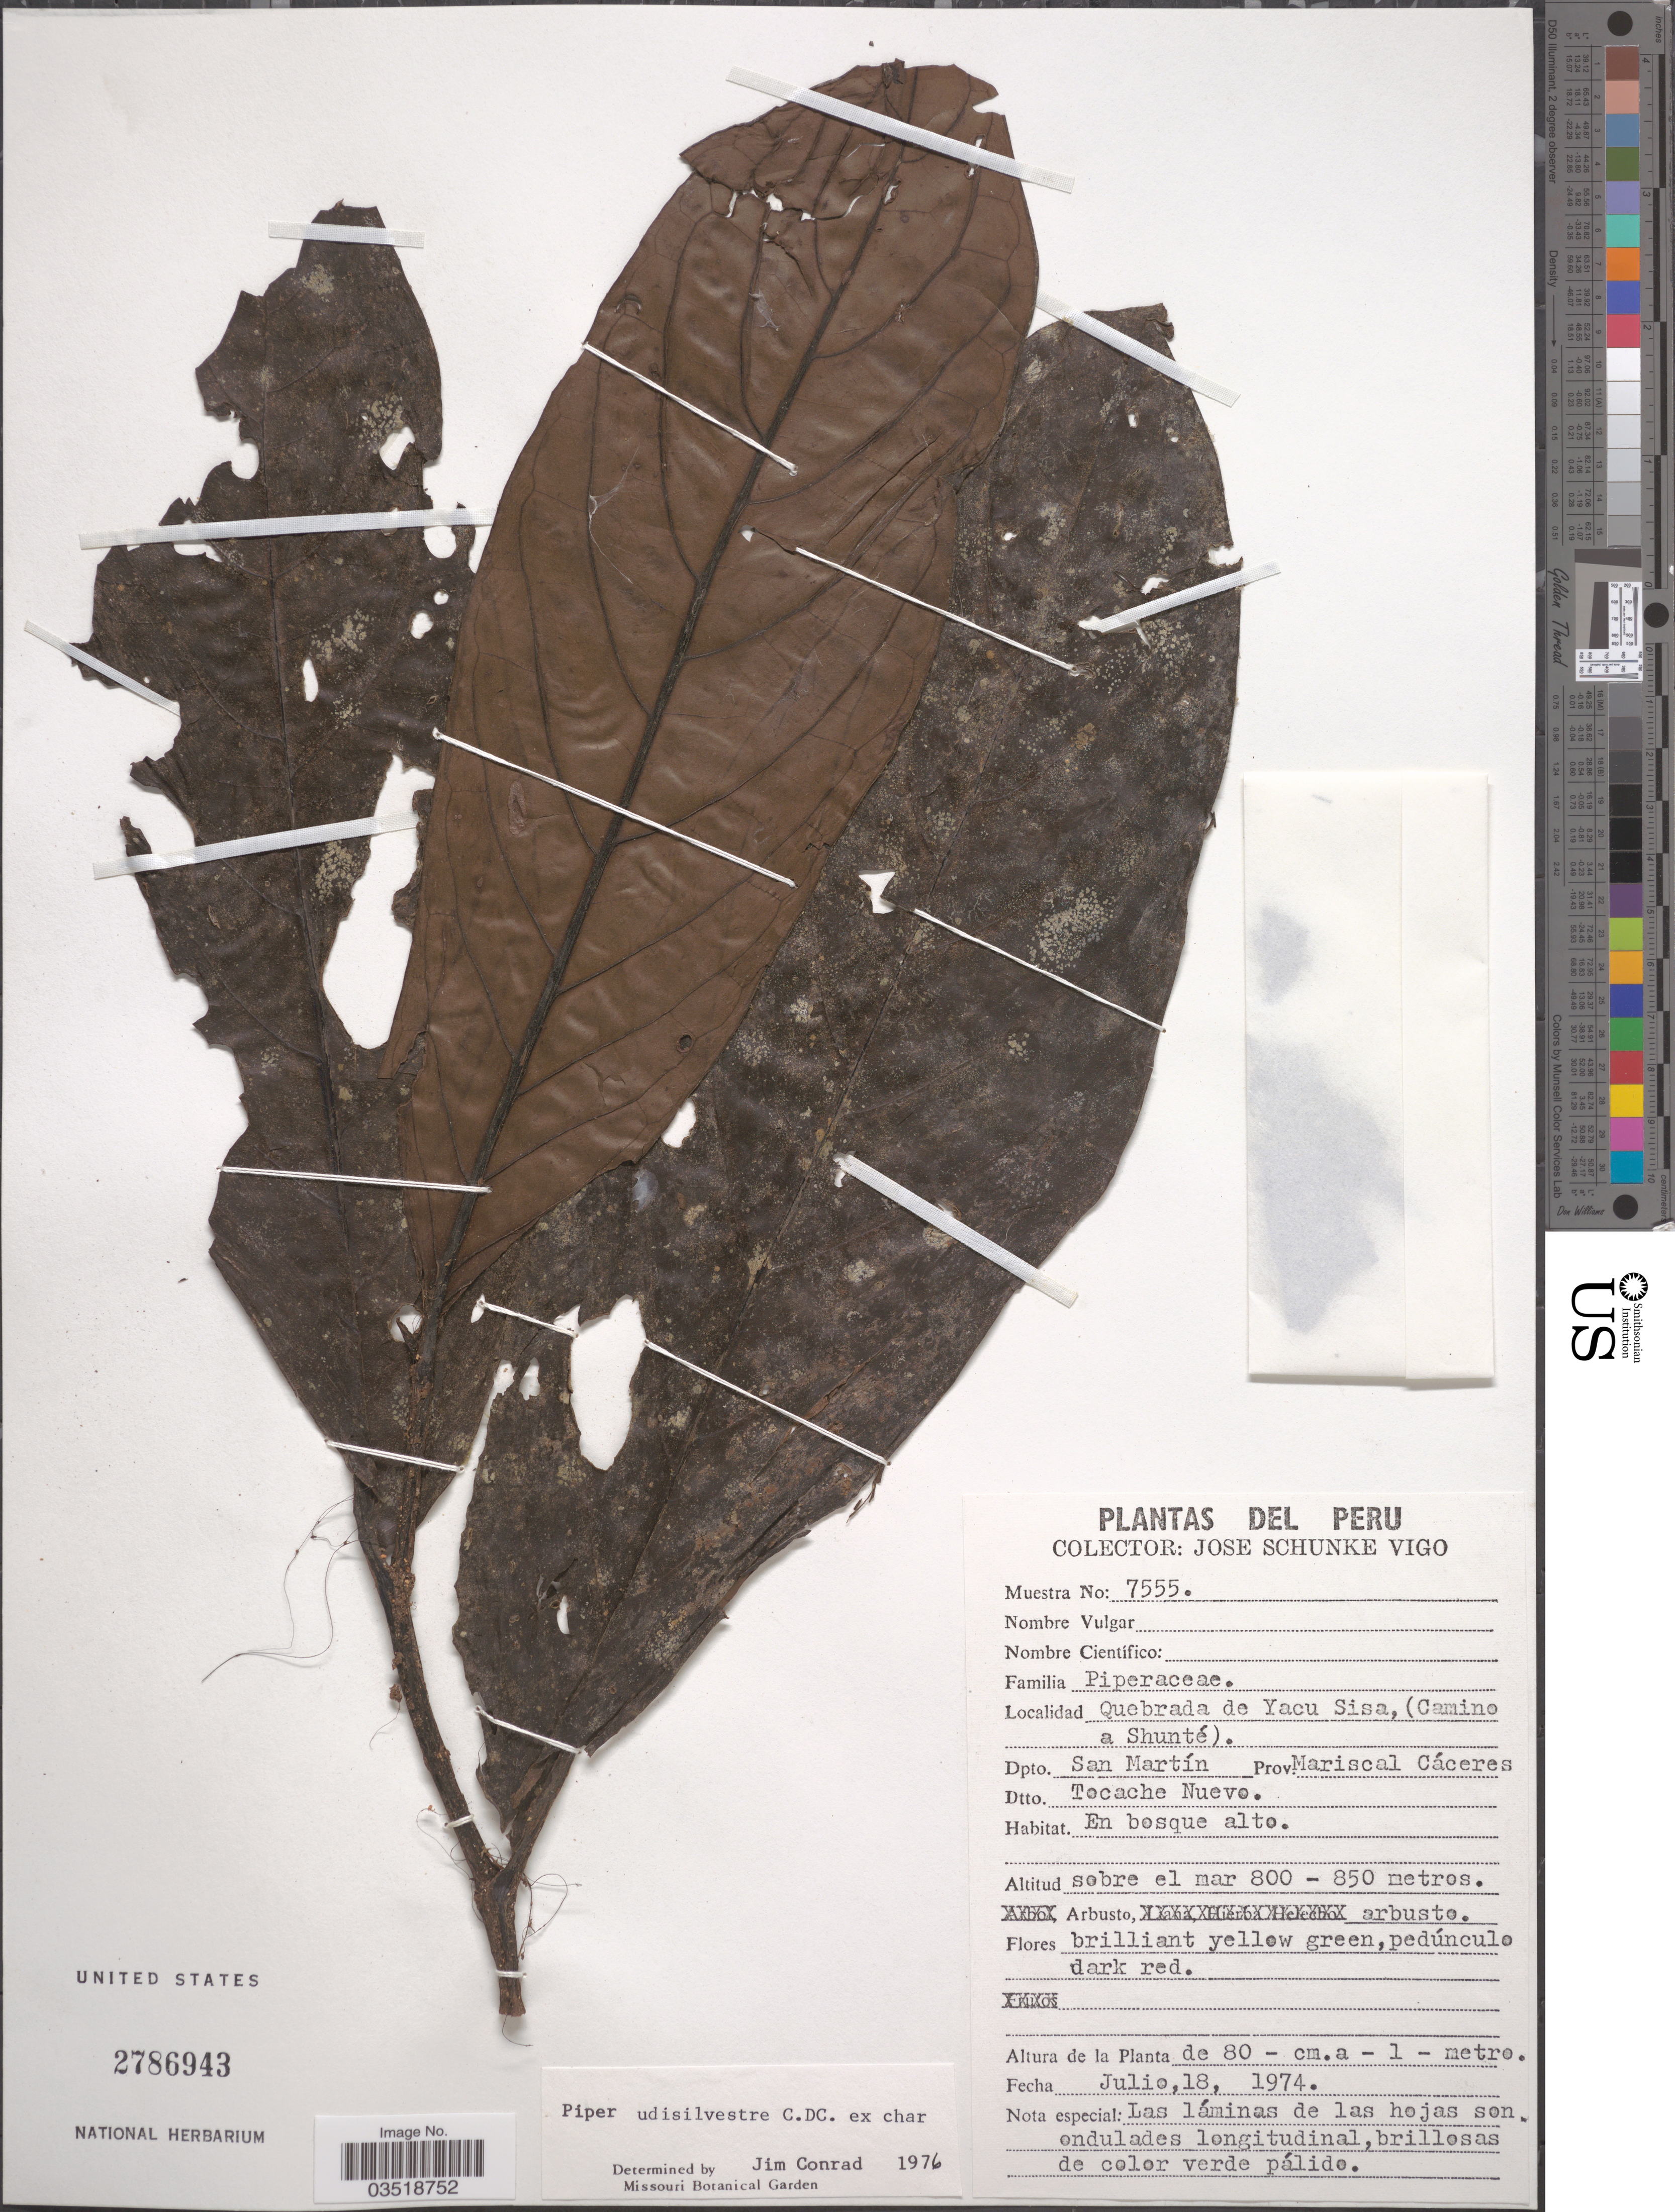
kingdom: Plantae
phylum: Tracheophyta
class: Magnoliopsida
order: Piperales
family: Piperaceae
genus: Piper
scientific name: Piper udisilvestre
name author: C. DC.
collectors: J. Schunke Vigo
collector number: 7555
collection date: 1974-07-18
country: Peru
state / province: San Martín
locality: Quebrada de Yacu Sisa, (Camino a Shunté). Dpto. San Martín. Prov. Mariscal Cáceres. Dtto. Tocache Nuevo.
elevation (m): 800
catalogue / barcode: US 2786943